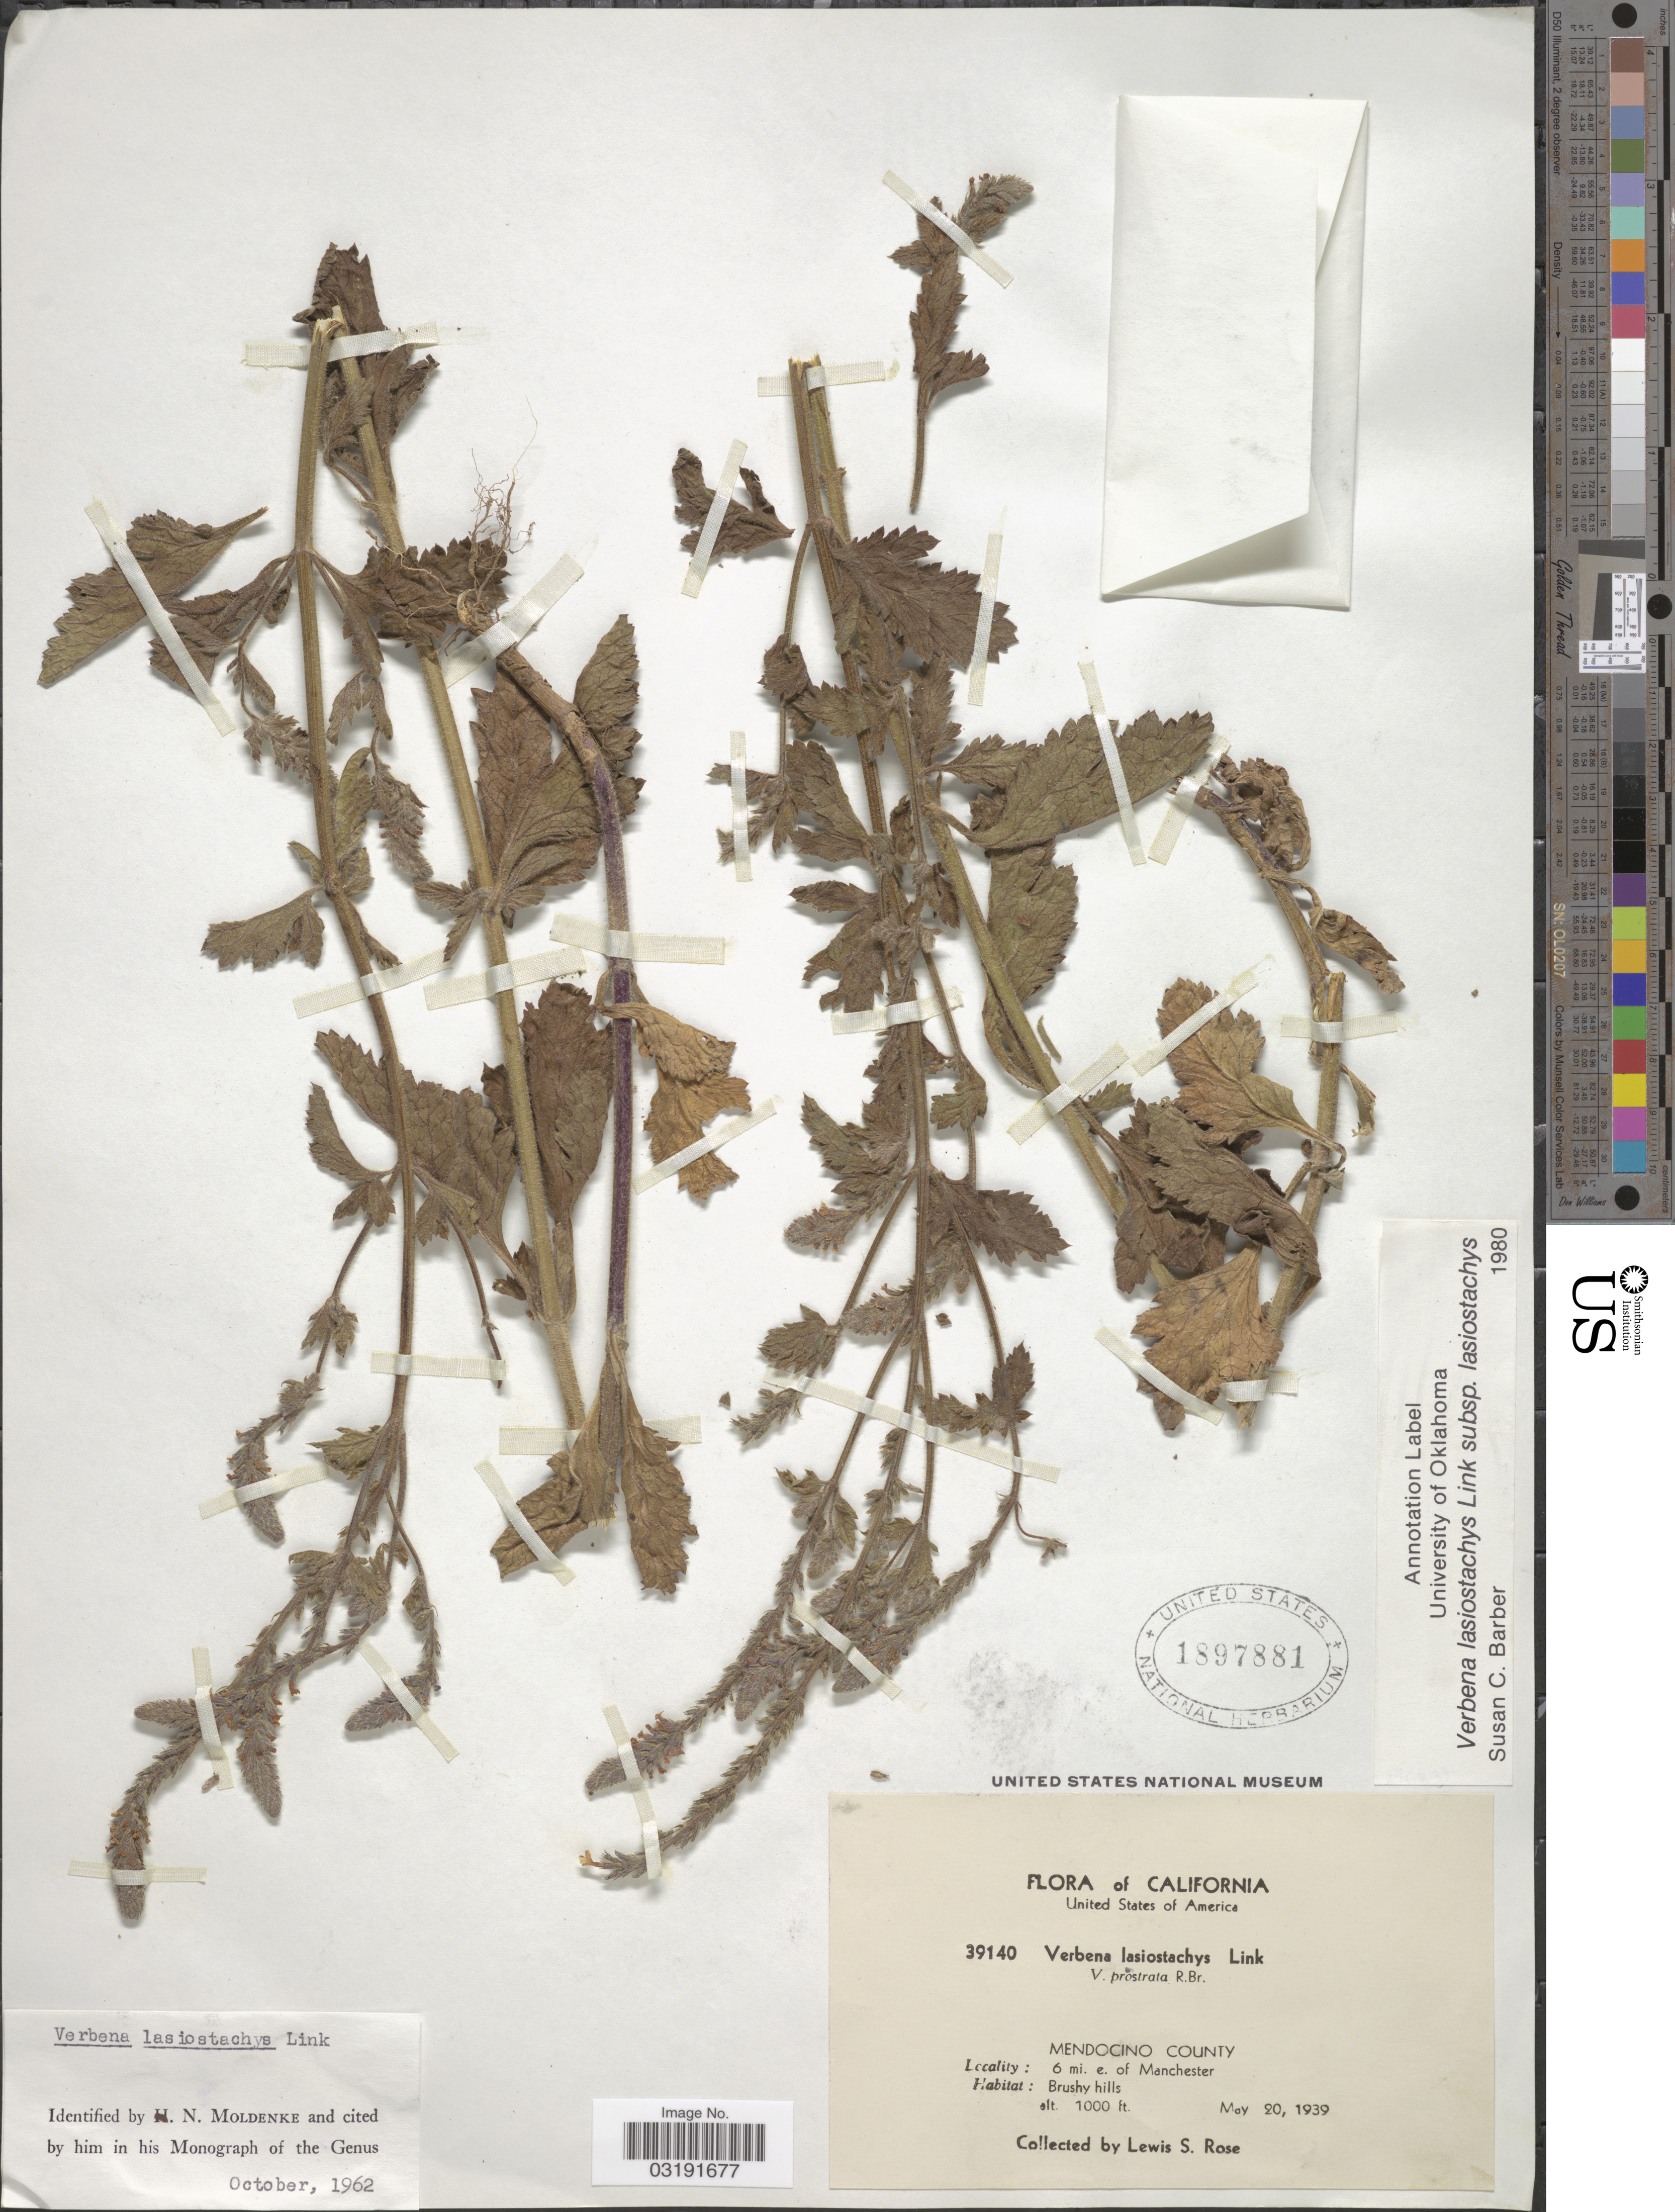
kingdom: Plantae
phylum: Tracheophyta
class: Magnoliopsida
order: Lamiales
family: Verbenaceae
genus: Verbena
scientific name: Verbena lasiostachys var. lasiostachys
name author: Link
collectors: L. S. Rose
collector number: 39140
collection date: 1939-05-20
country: United States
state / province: California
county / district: Mendocino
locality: Mendocino County. 6 mi. e. of Manchester.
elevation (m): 305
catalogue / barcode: US 1897881